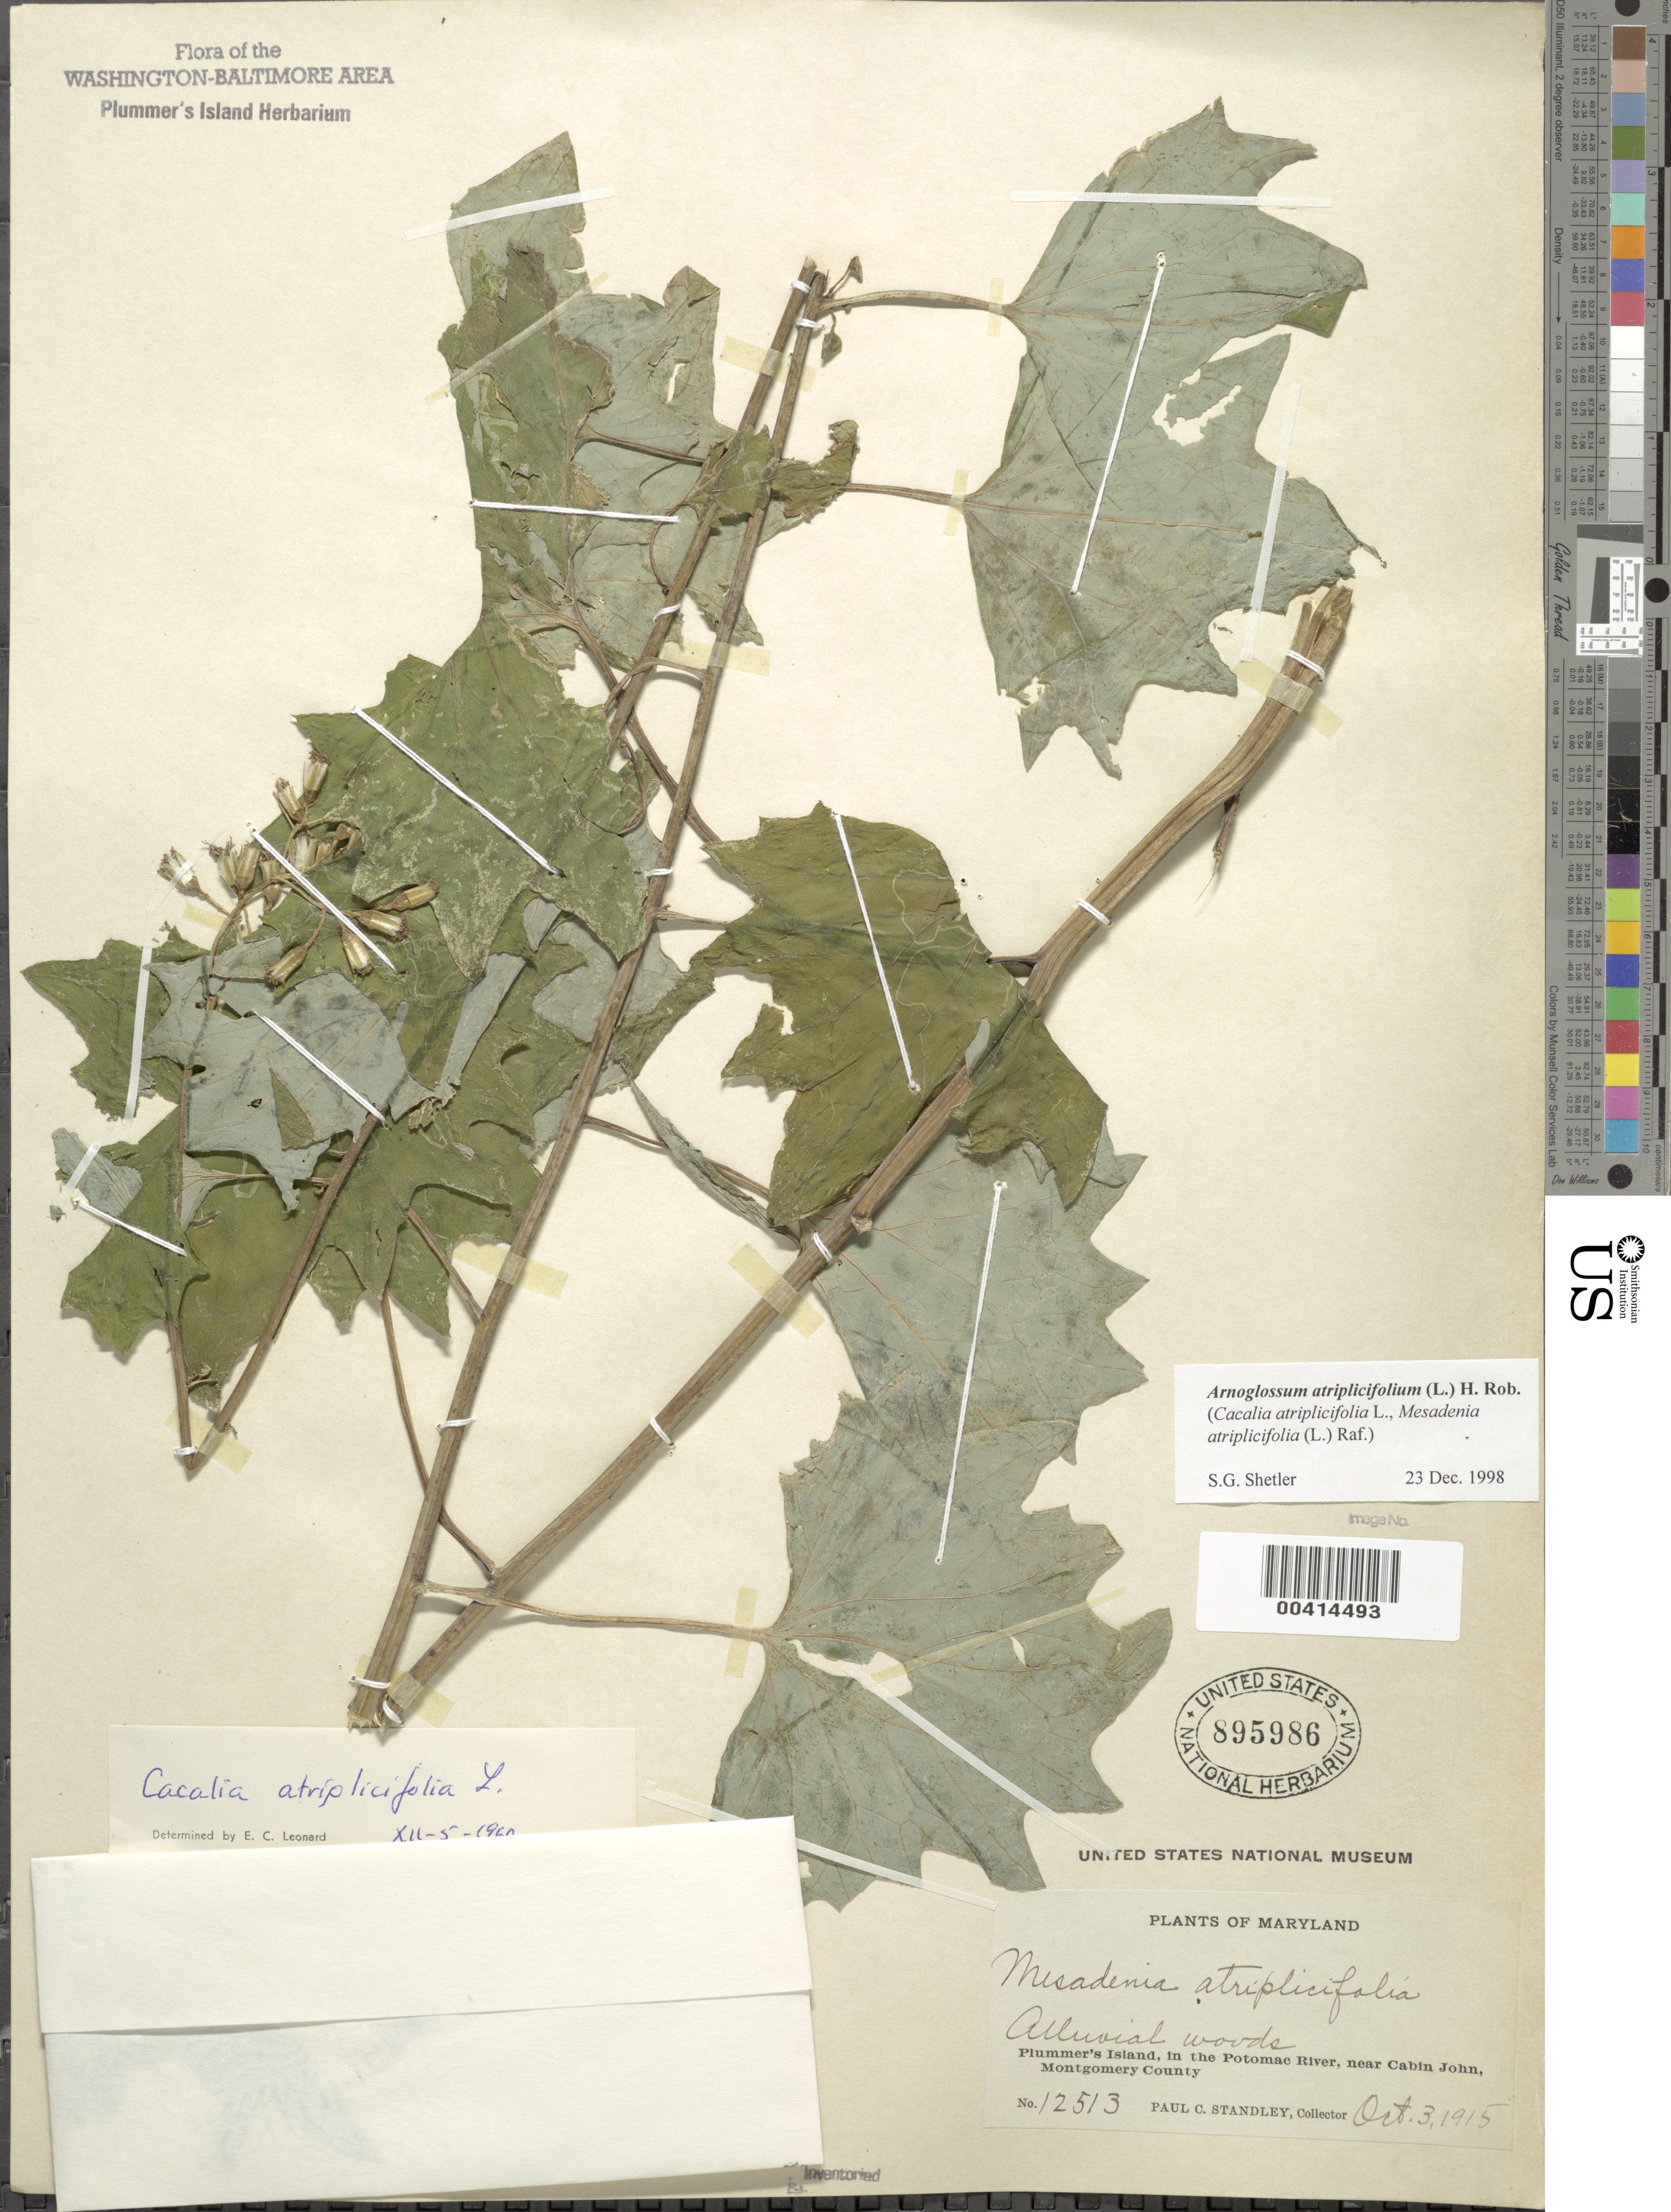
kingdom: Plantae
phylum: Tracheophyta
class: Magnoliopsida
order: Asterales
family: Asteraceae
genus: Arnoglossum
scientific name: Arnoglossum atriplicifolium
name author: (L.) H. Rob.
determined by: Shetler, Stanwyn G., (US), NMNH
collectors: P. C. Standley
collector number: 12513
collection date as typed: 03 Oct 1915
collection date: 1915-10-03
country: United States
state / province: Maryland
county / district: Montgomery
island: Plummers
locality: Plummer's Island C. & O. Canal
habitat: Alluvial woods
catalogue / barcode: US 895986